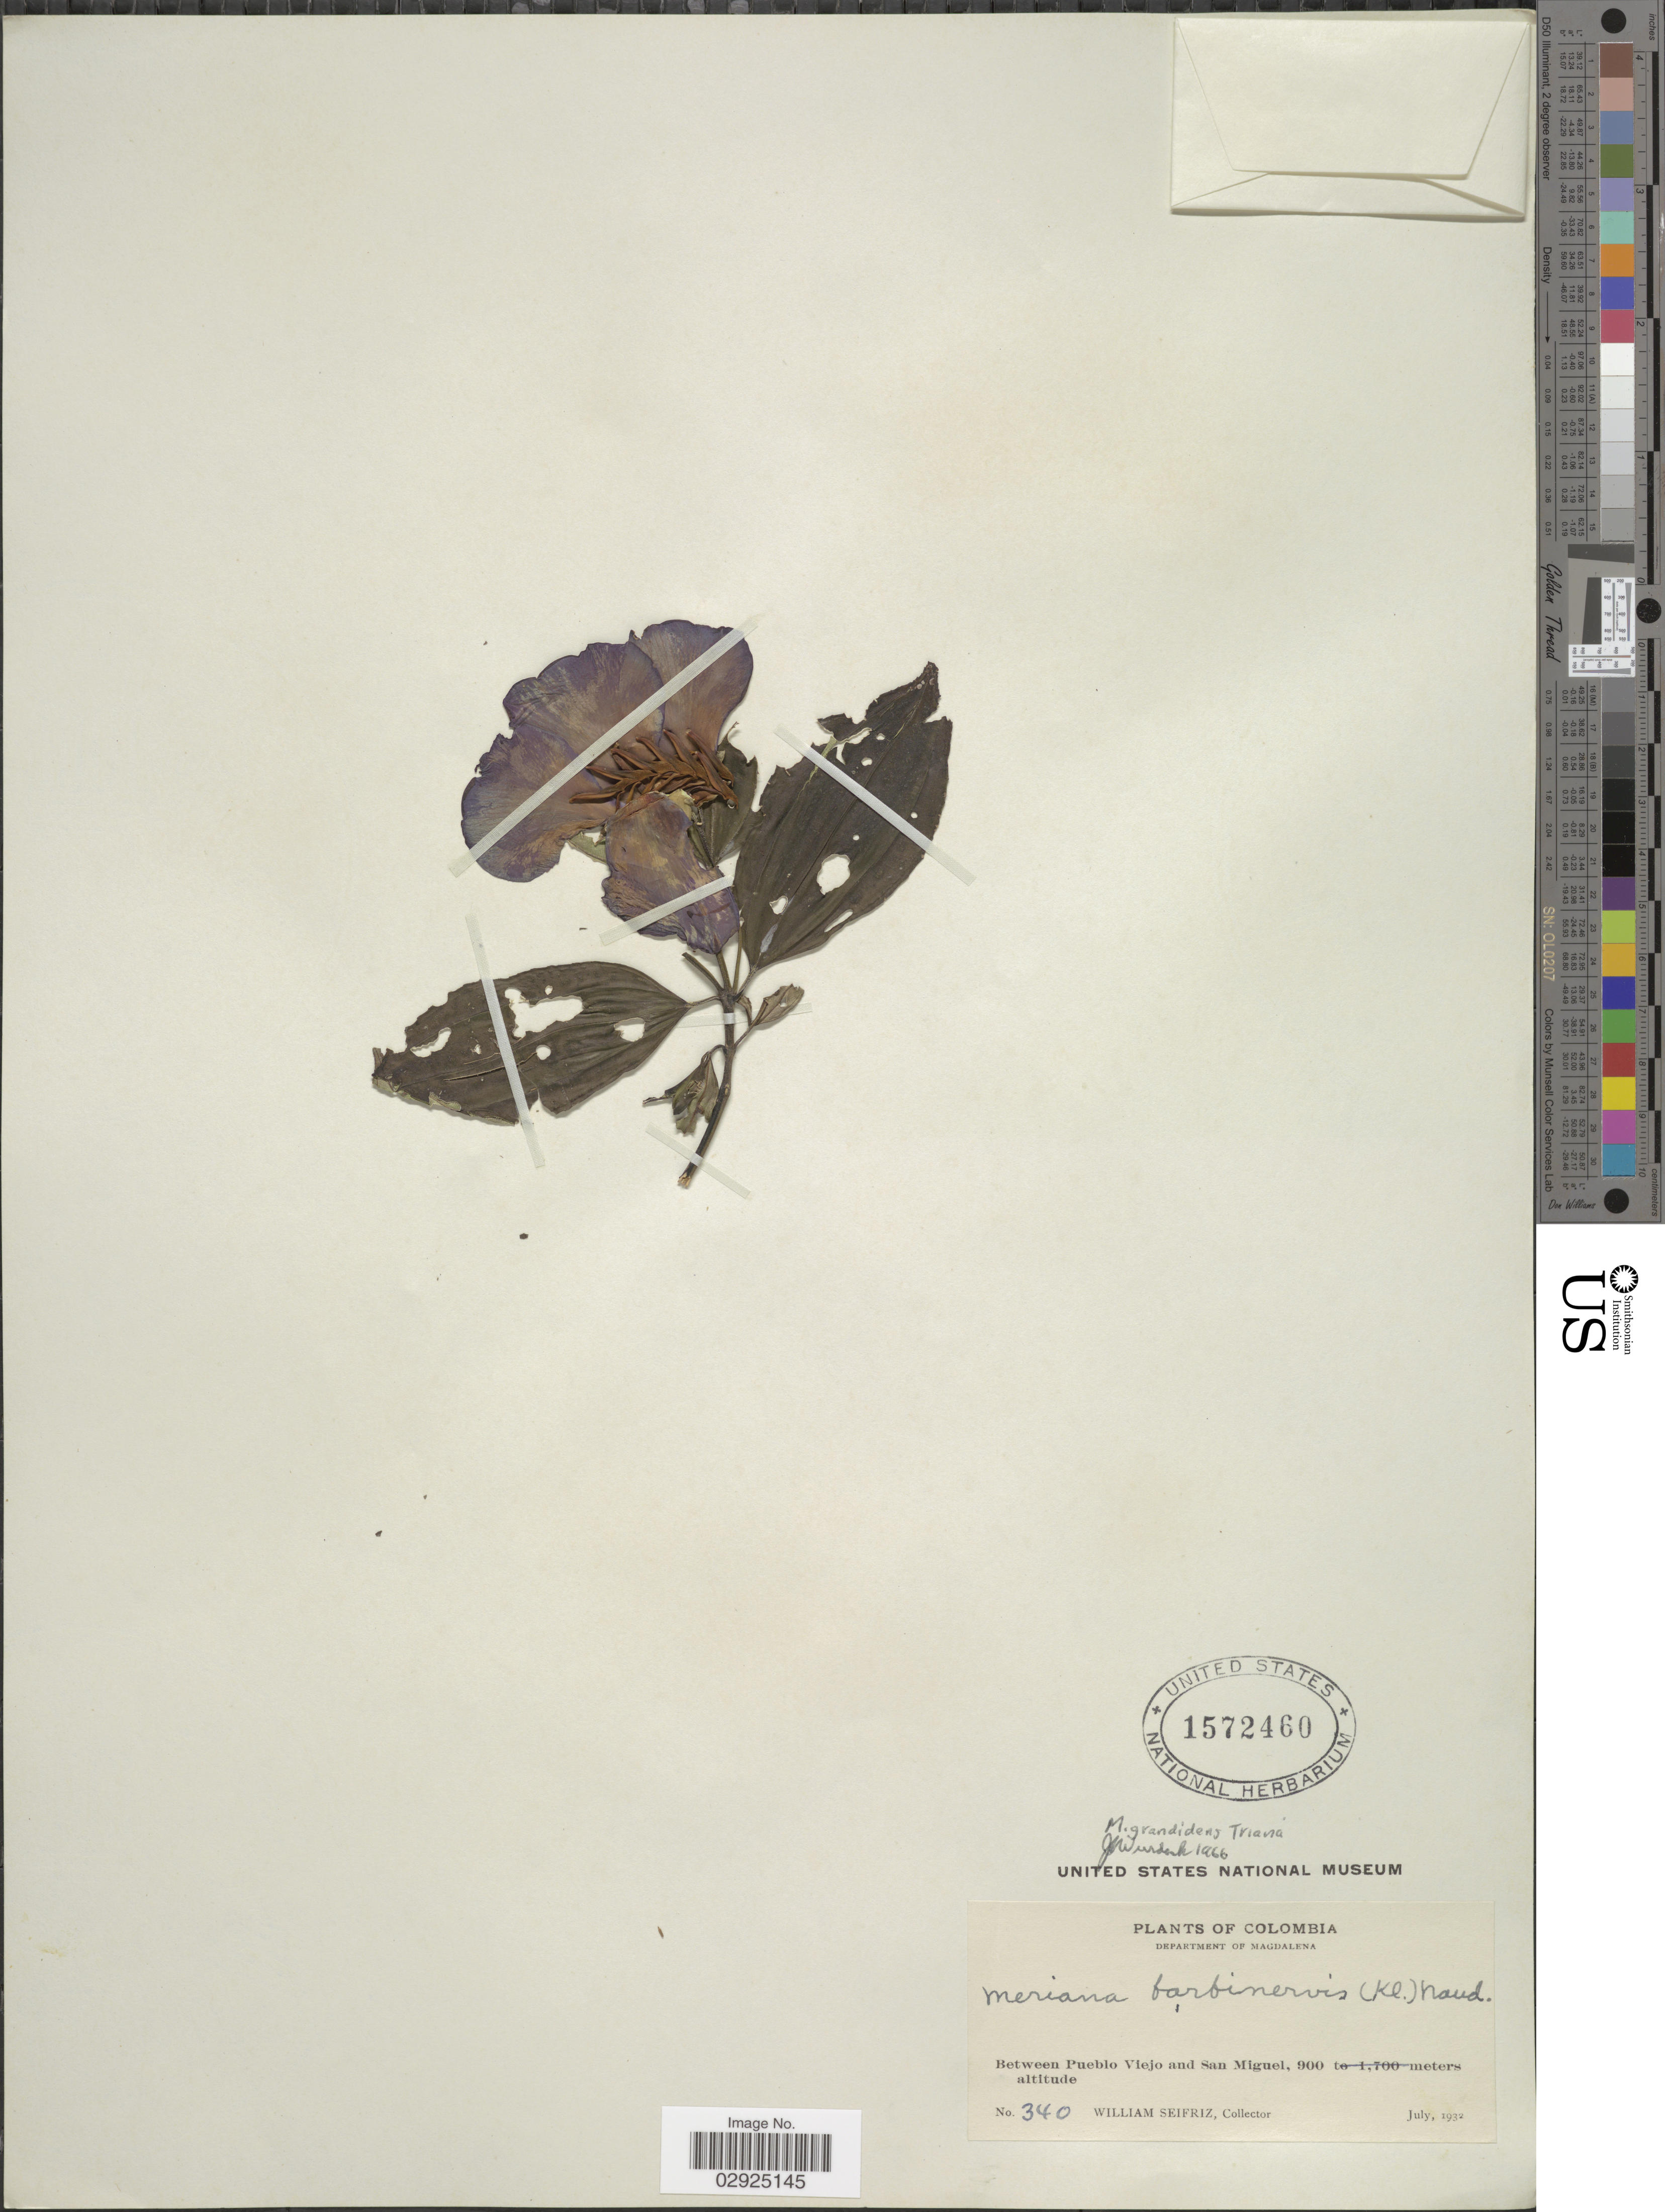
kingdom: Plantae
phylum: Tracheophyta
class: Magnoliopsida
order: Myrtales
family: Melastomataceae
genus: Meriania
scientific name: Meriania grandidens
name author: Triana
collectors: W. Seifriz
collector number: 340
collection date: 1932-07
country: Colombia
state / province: Magdalena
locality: Between Pueblo Viejo and San Miguel.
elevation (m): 900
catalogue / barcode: US 1572460